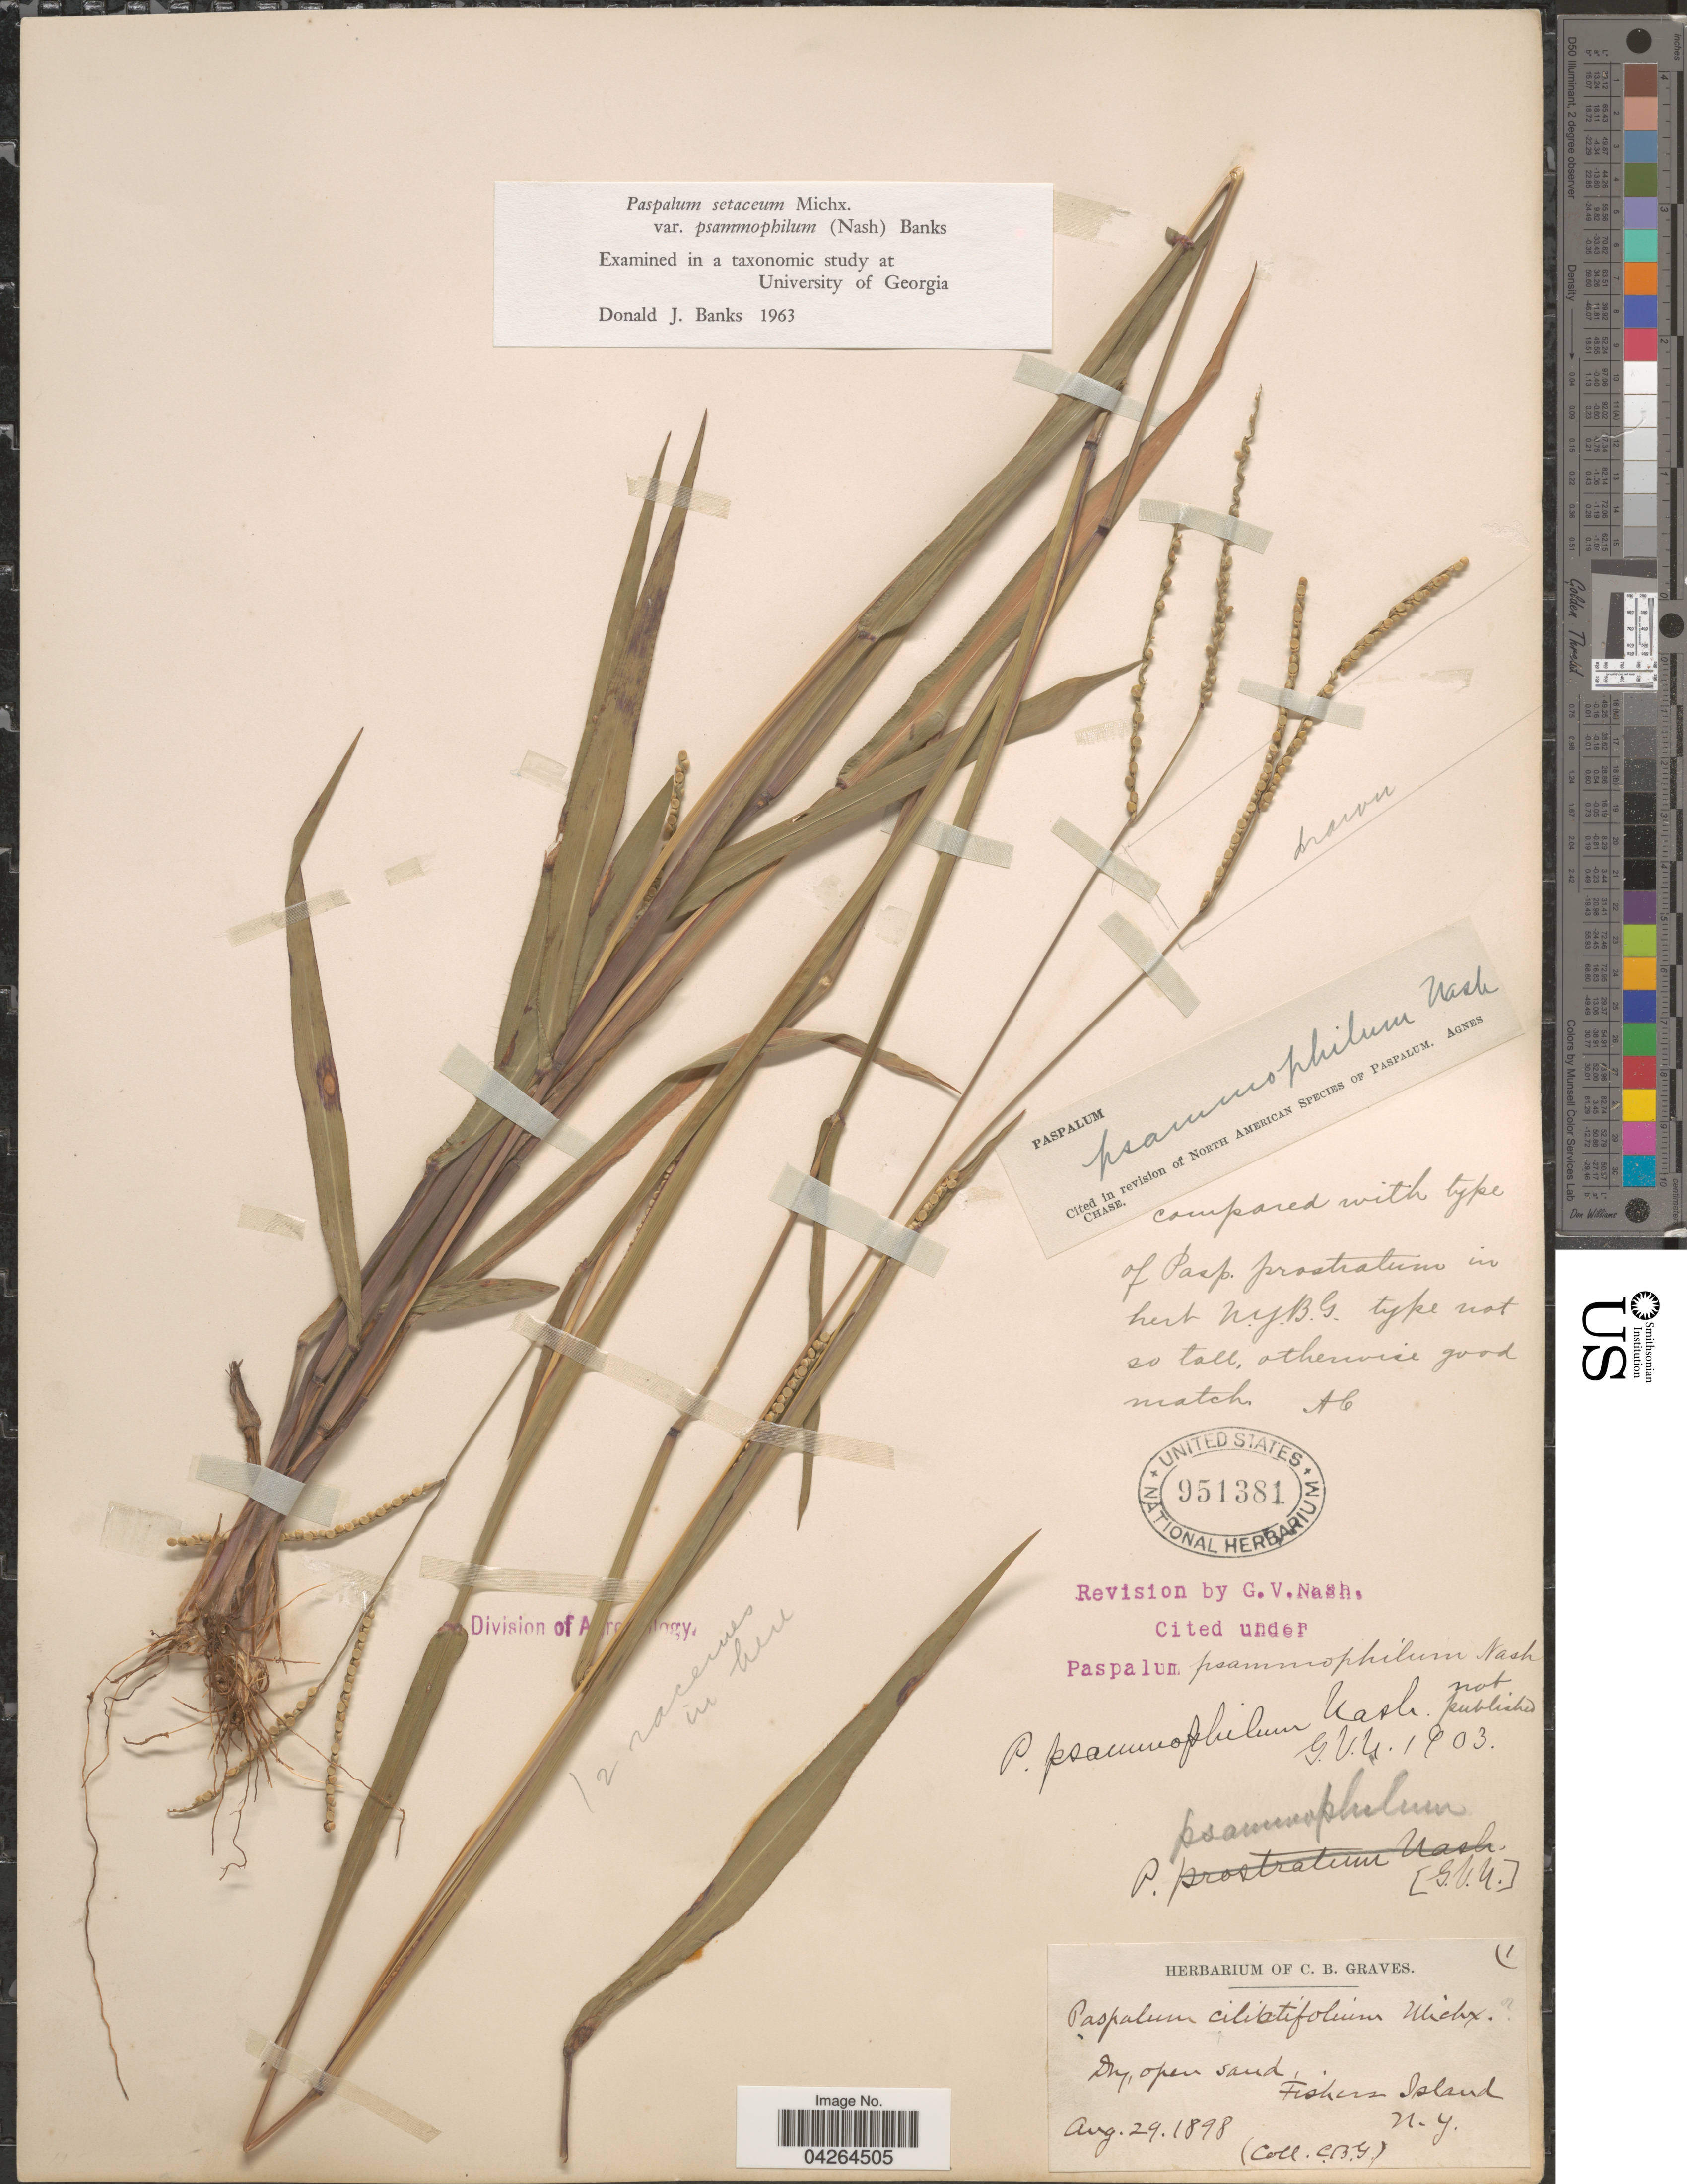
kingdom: Plantae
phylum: Tracheophyta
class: Liliopsida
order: Poales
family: Poaceae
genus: Paspalum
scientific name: Paspalum setaceum var. psammophilum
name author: (Nash ex Hitchc.) D.J. Banks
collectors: C. Graves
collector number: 1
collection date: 1898-08-29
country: United States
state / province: New York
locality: Dry, open sand, Fishers Island.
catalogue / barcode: US 951381